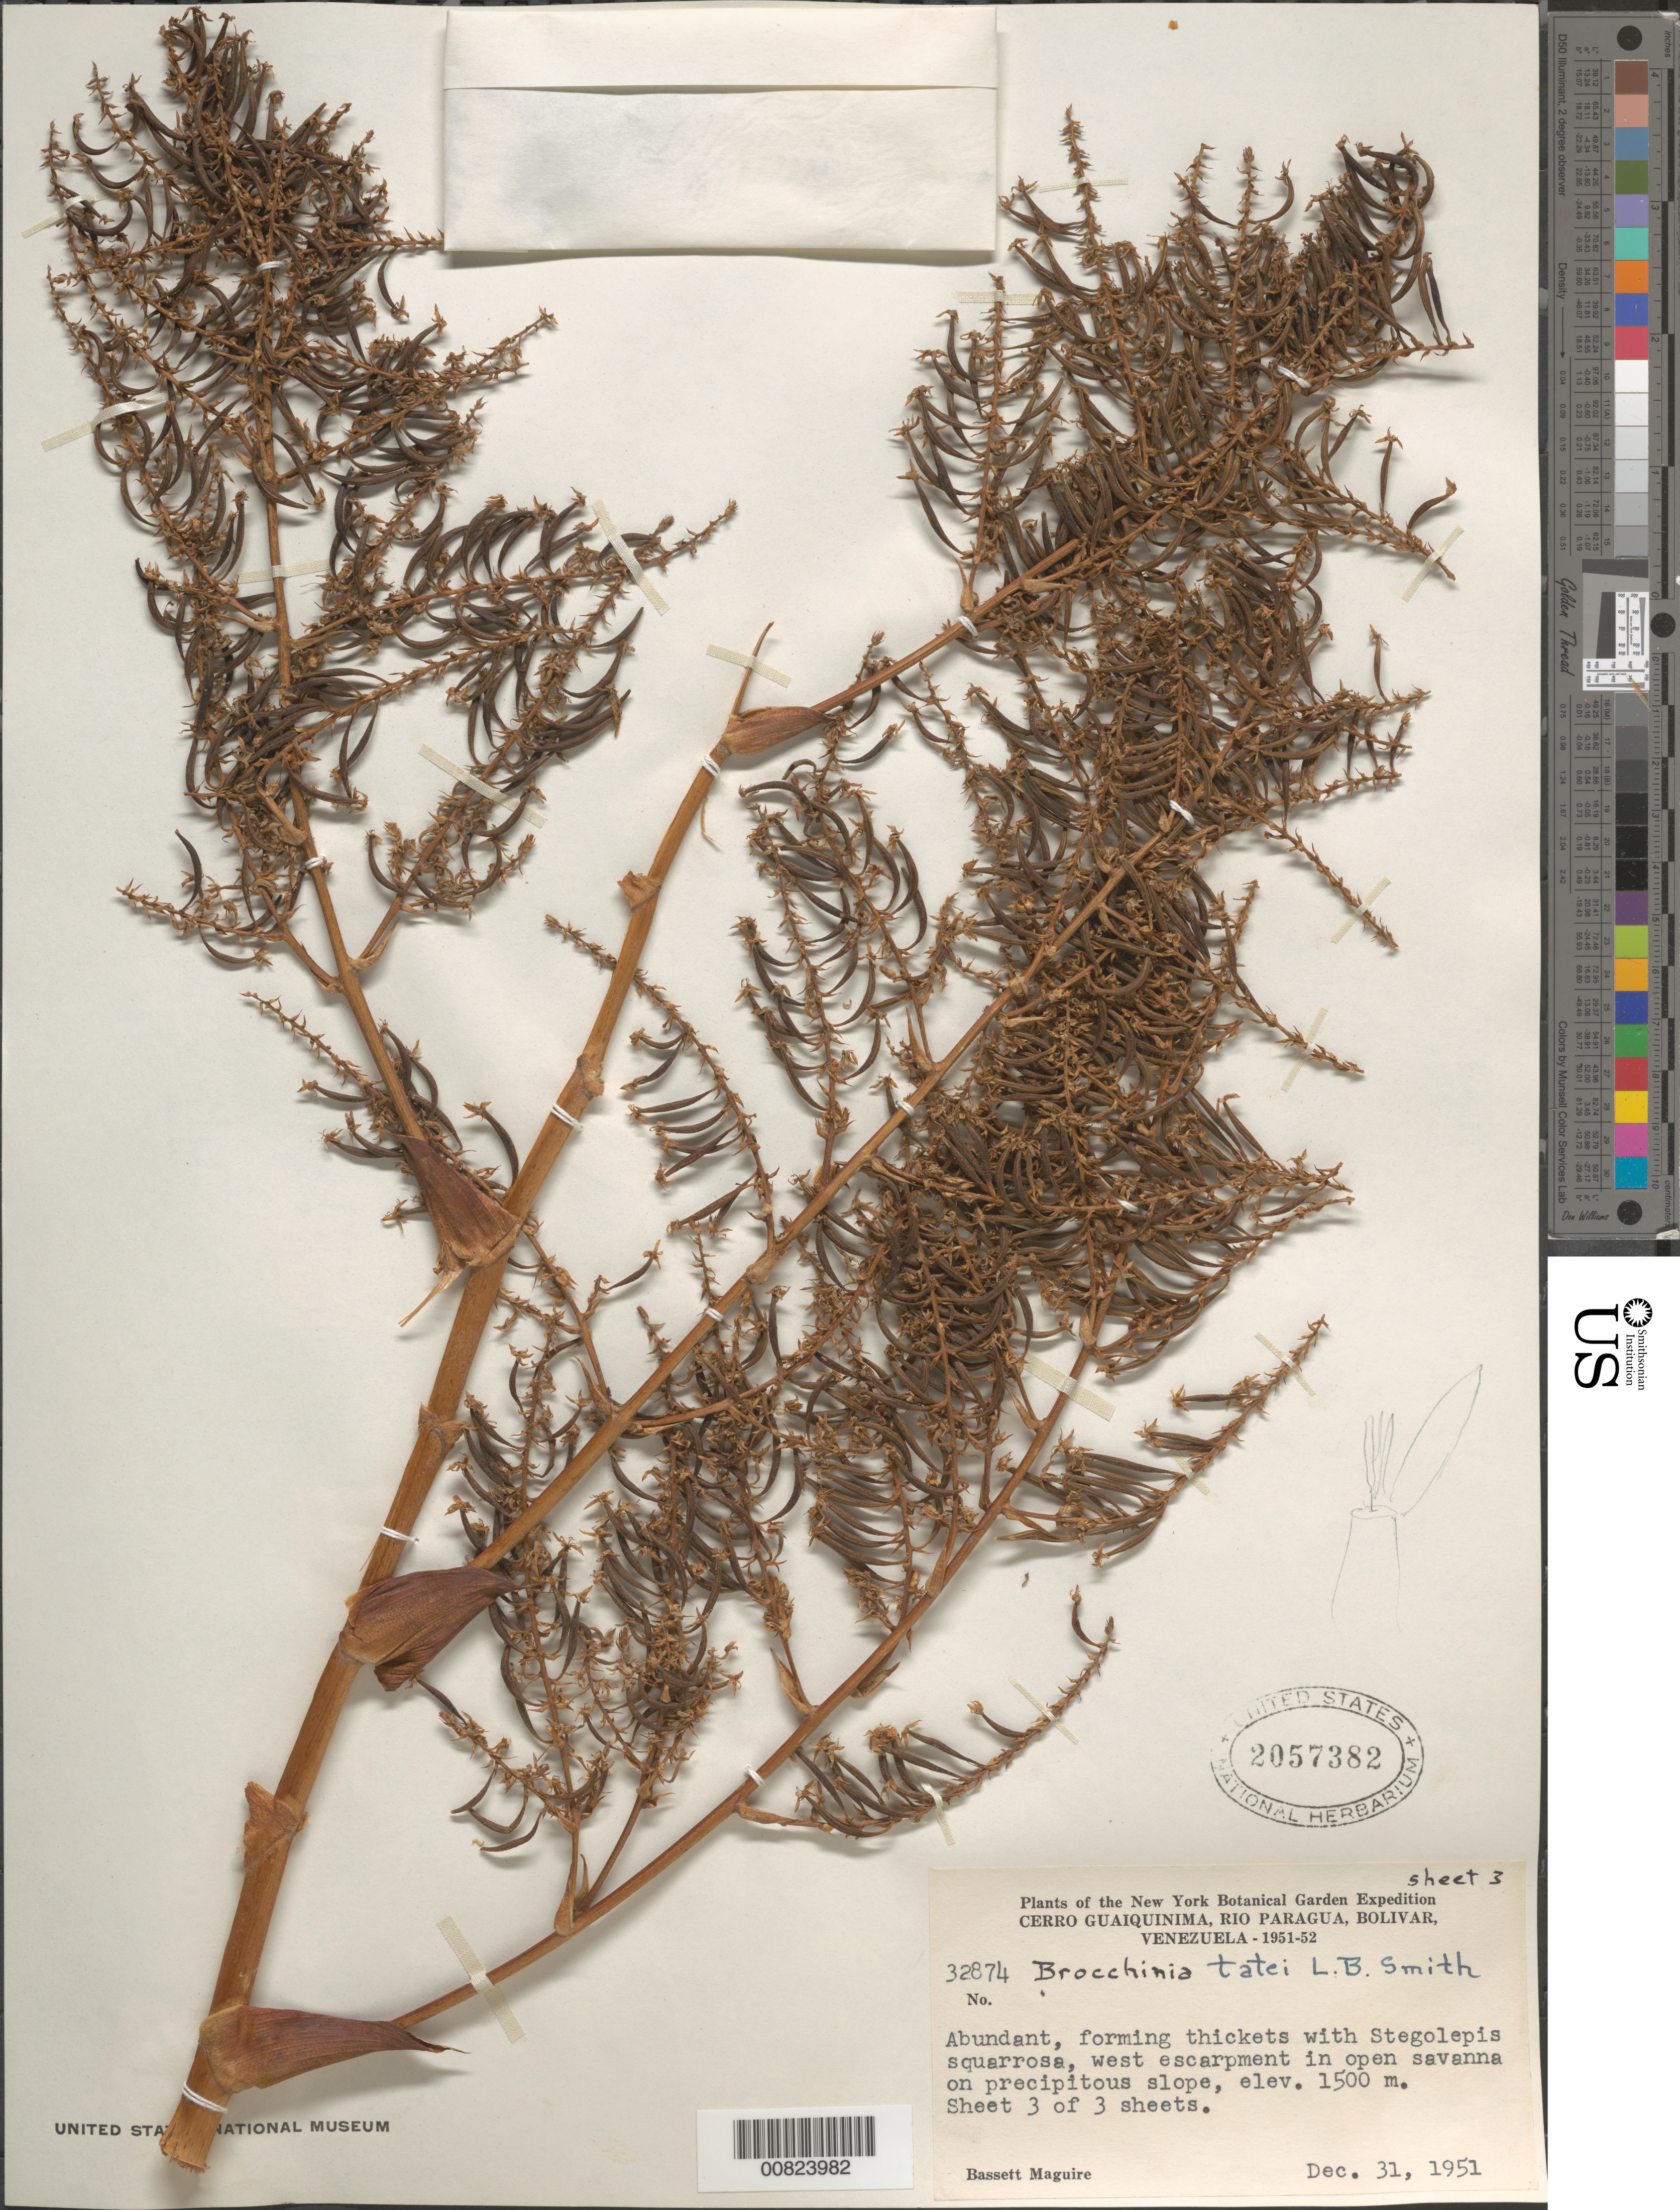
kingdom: Plantae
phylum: Tracheophyta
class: Liliopsida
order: Poales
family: Bromeliaceae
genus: Brocchinia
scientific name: Brocchinia tatei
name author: L.B. Sm.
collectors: B. Maguire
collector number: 32874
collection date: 1951-12-31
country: Venezuela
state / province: Bolivar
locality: Cerro Guaquinima, Rio Paragua. West escarpment in open savanna on precipitous slope.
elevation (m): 1500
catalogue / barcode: US 2057382